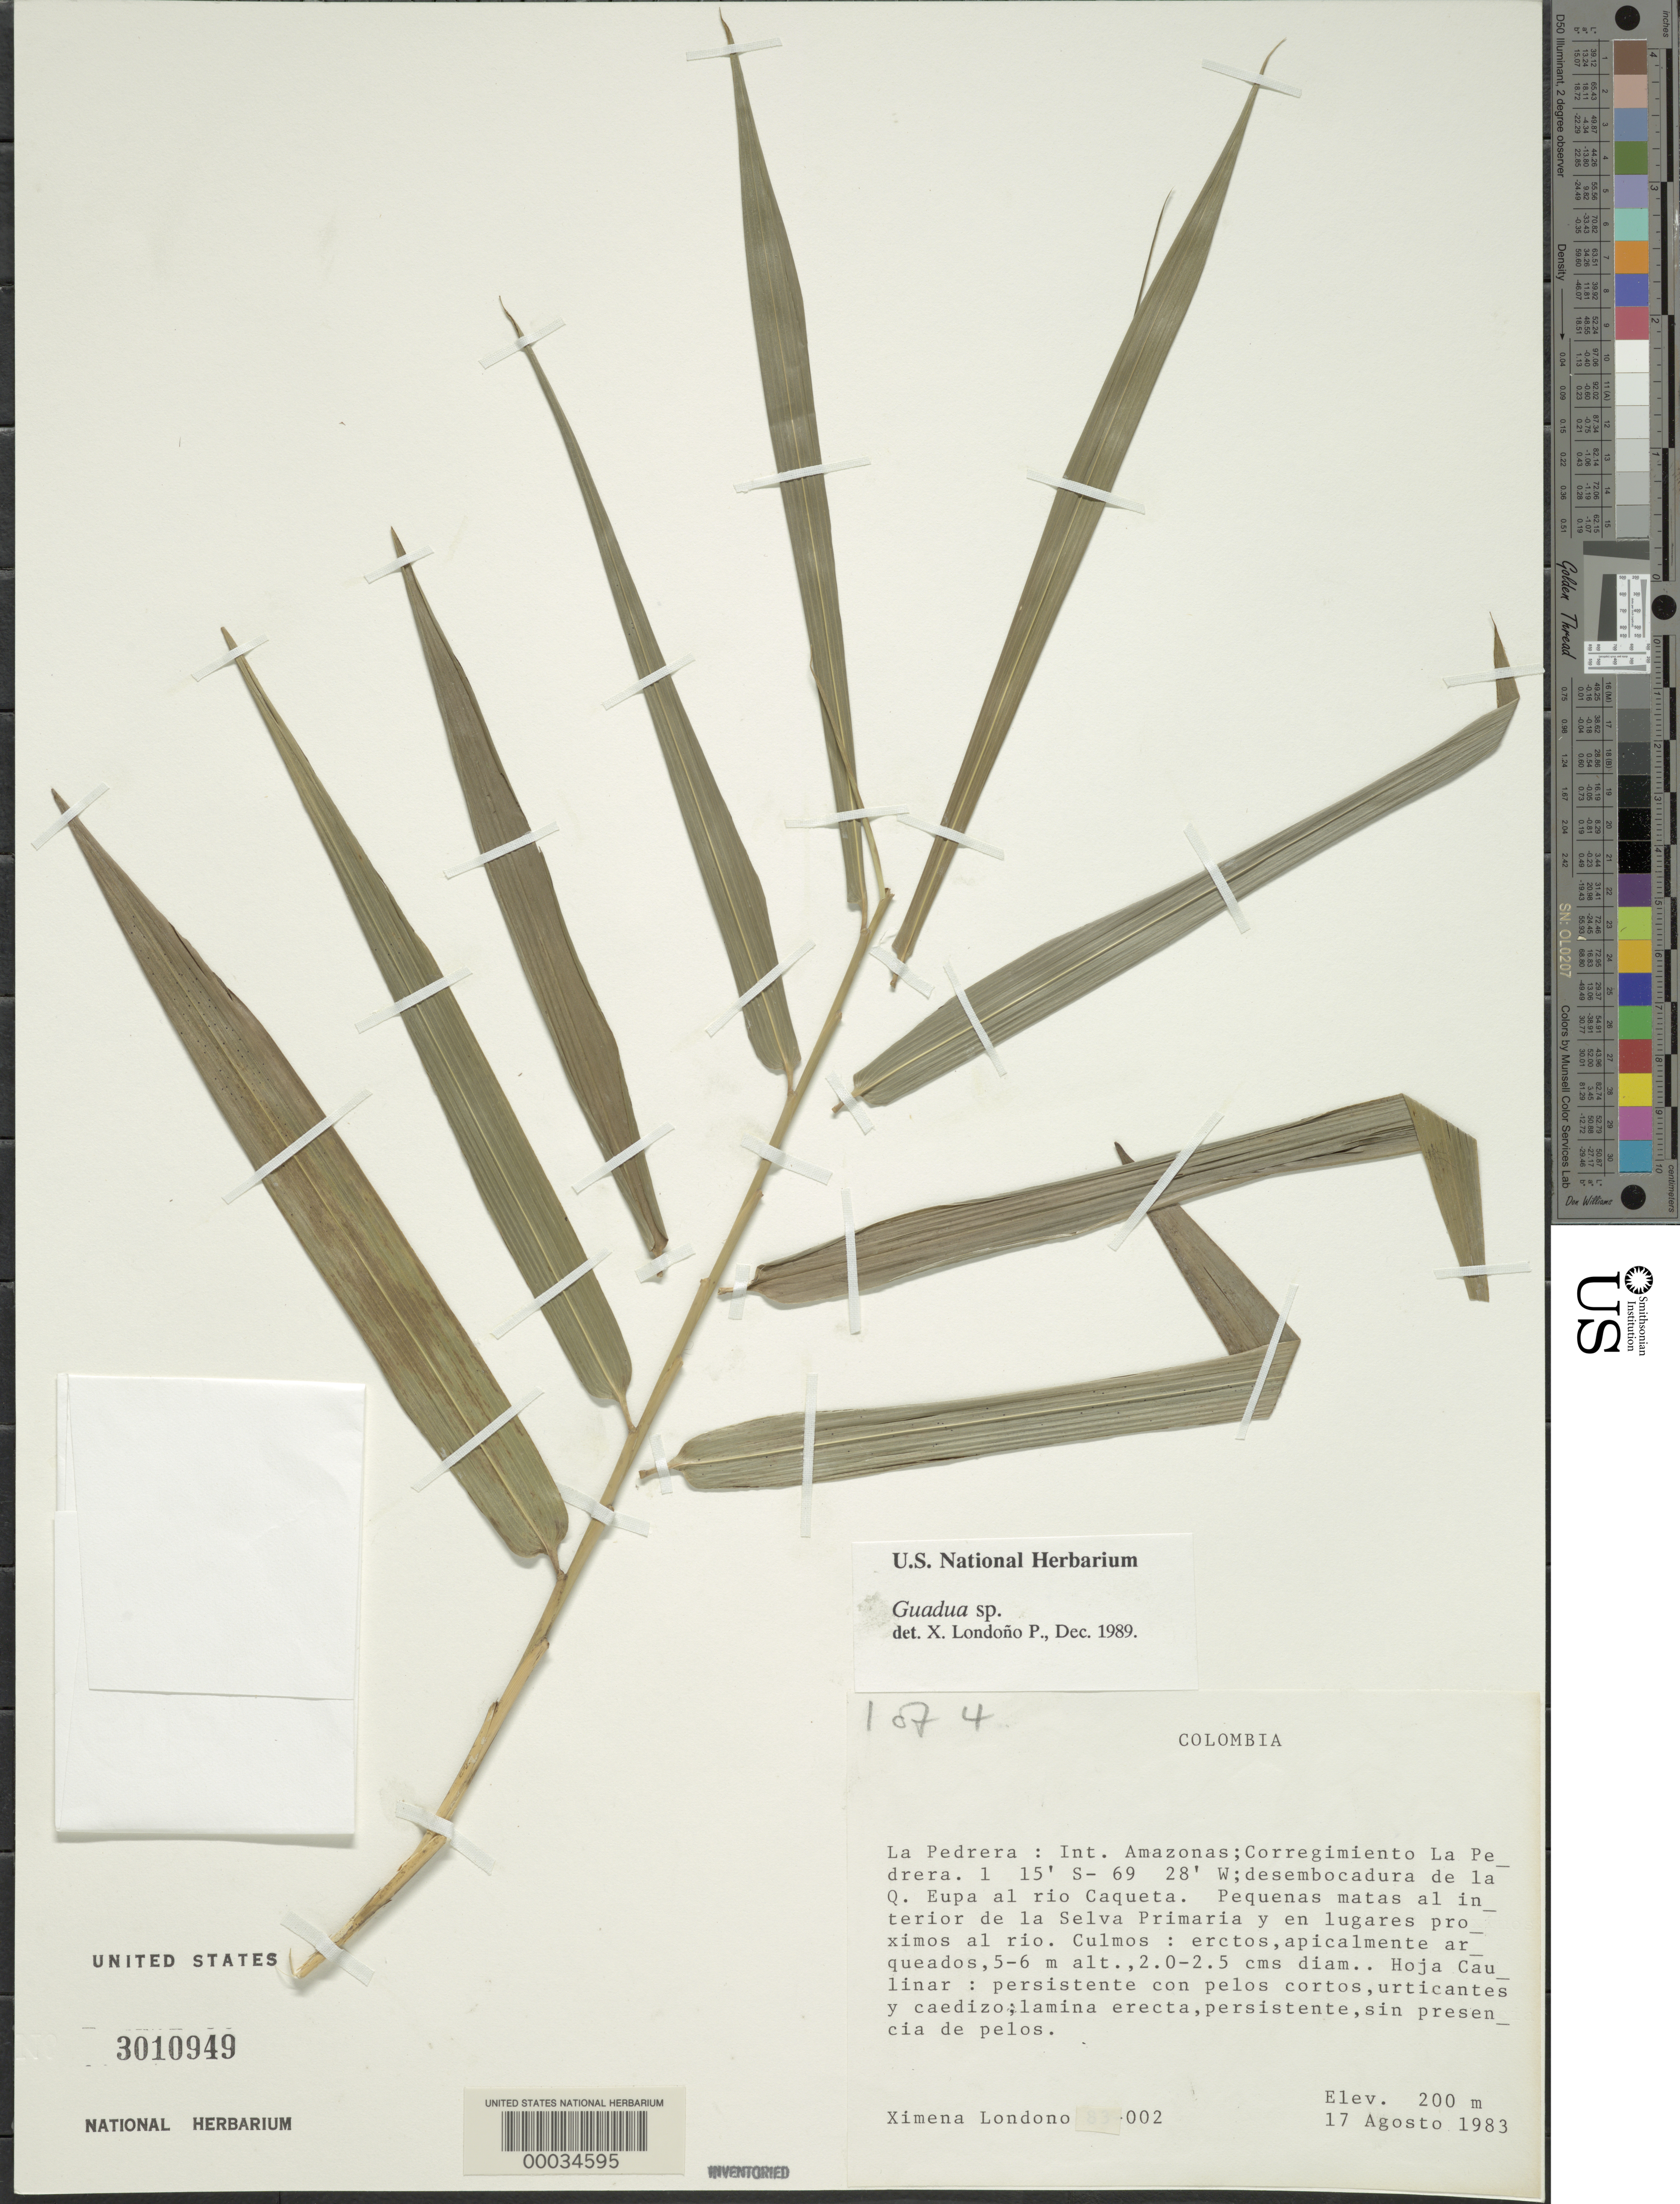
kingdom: Plantae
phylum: Tracheophyta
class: Liliopsida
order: Poales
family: Poaceae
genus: Guadua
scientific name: Guadua sp.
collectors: X. Londoño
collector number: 83-002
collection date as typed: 17 Aug 1983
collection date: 1983-08-17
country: Colombia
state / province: Amazônas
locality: La Pedrera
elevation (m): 200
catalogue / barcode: US 3010949